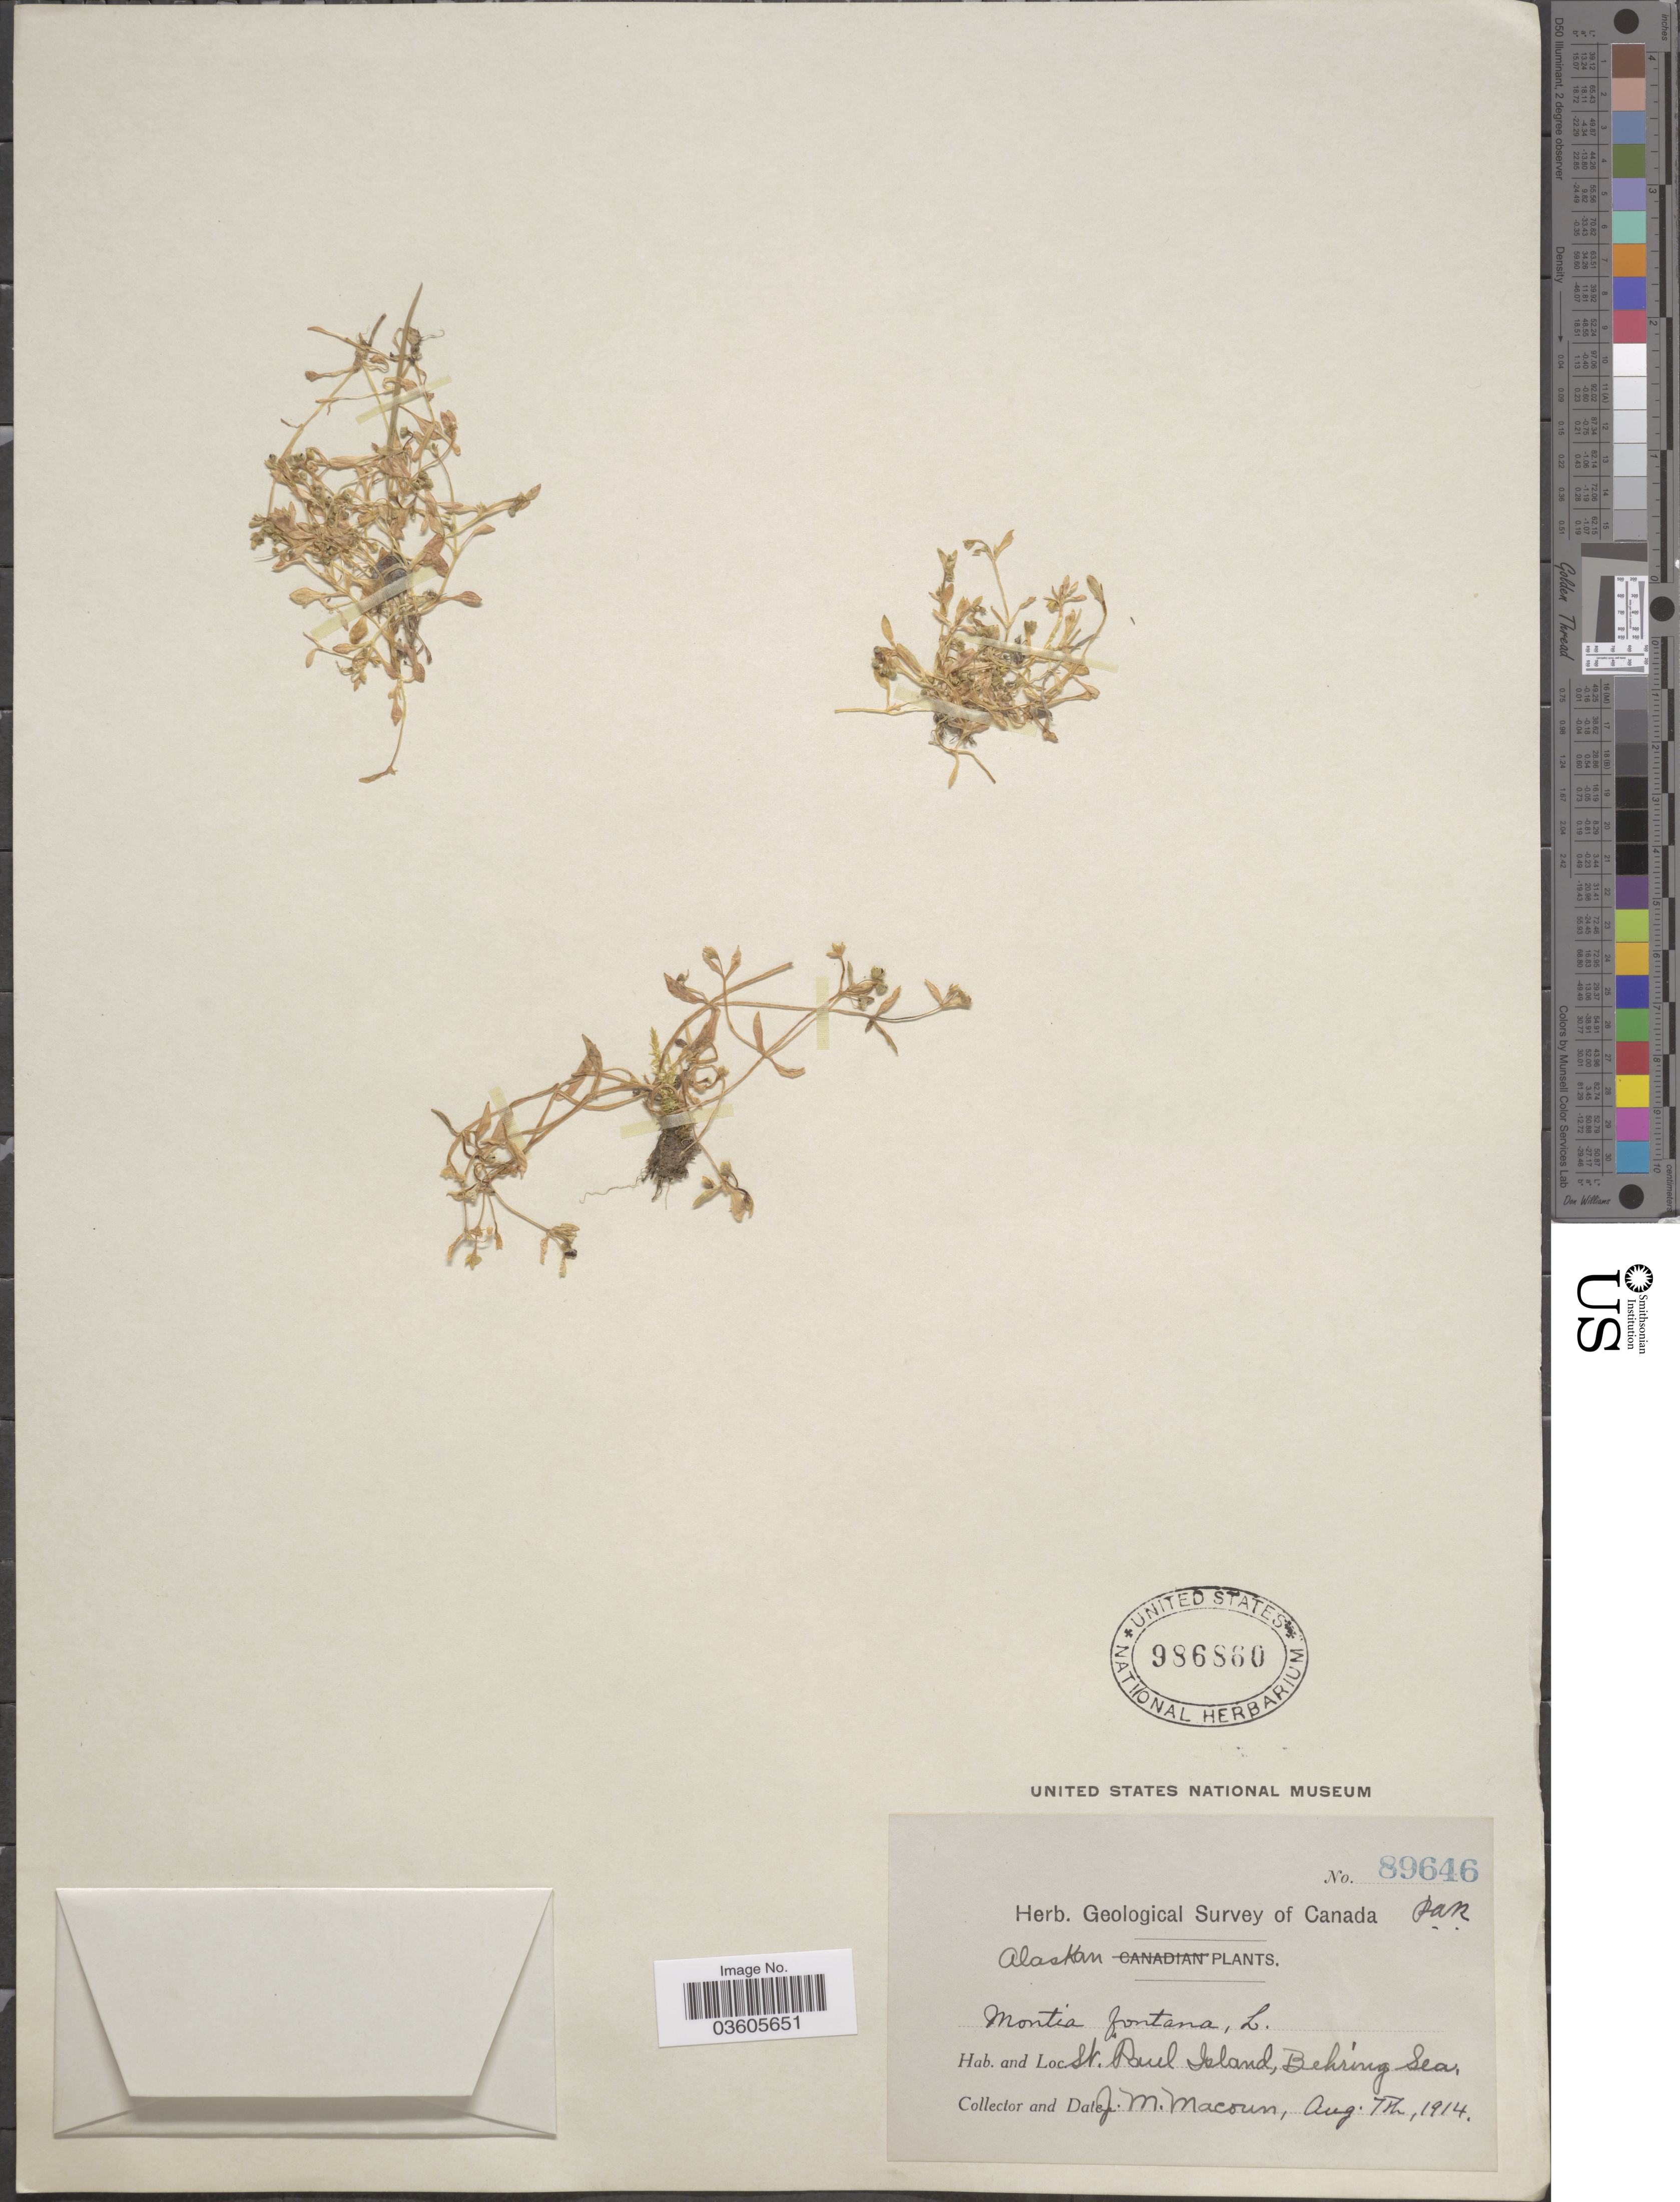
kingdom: Plantae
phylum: Tracheophyta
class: Magnoliopsida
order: Caryophyllales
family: Montiaceae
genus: Montia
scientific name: Montia fontana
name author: L.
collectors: J. M. Macoun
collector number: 89646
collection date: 1914-08-07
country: United States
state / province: Alaska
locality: St. Paul Island, Behring Sea.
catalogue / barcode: US 986860